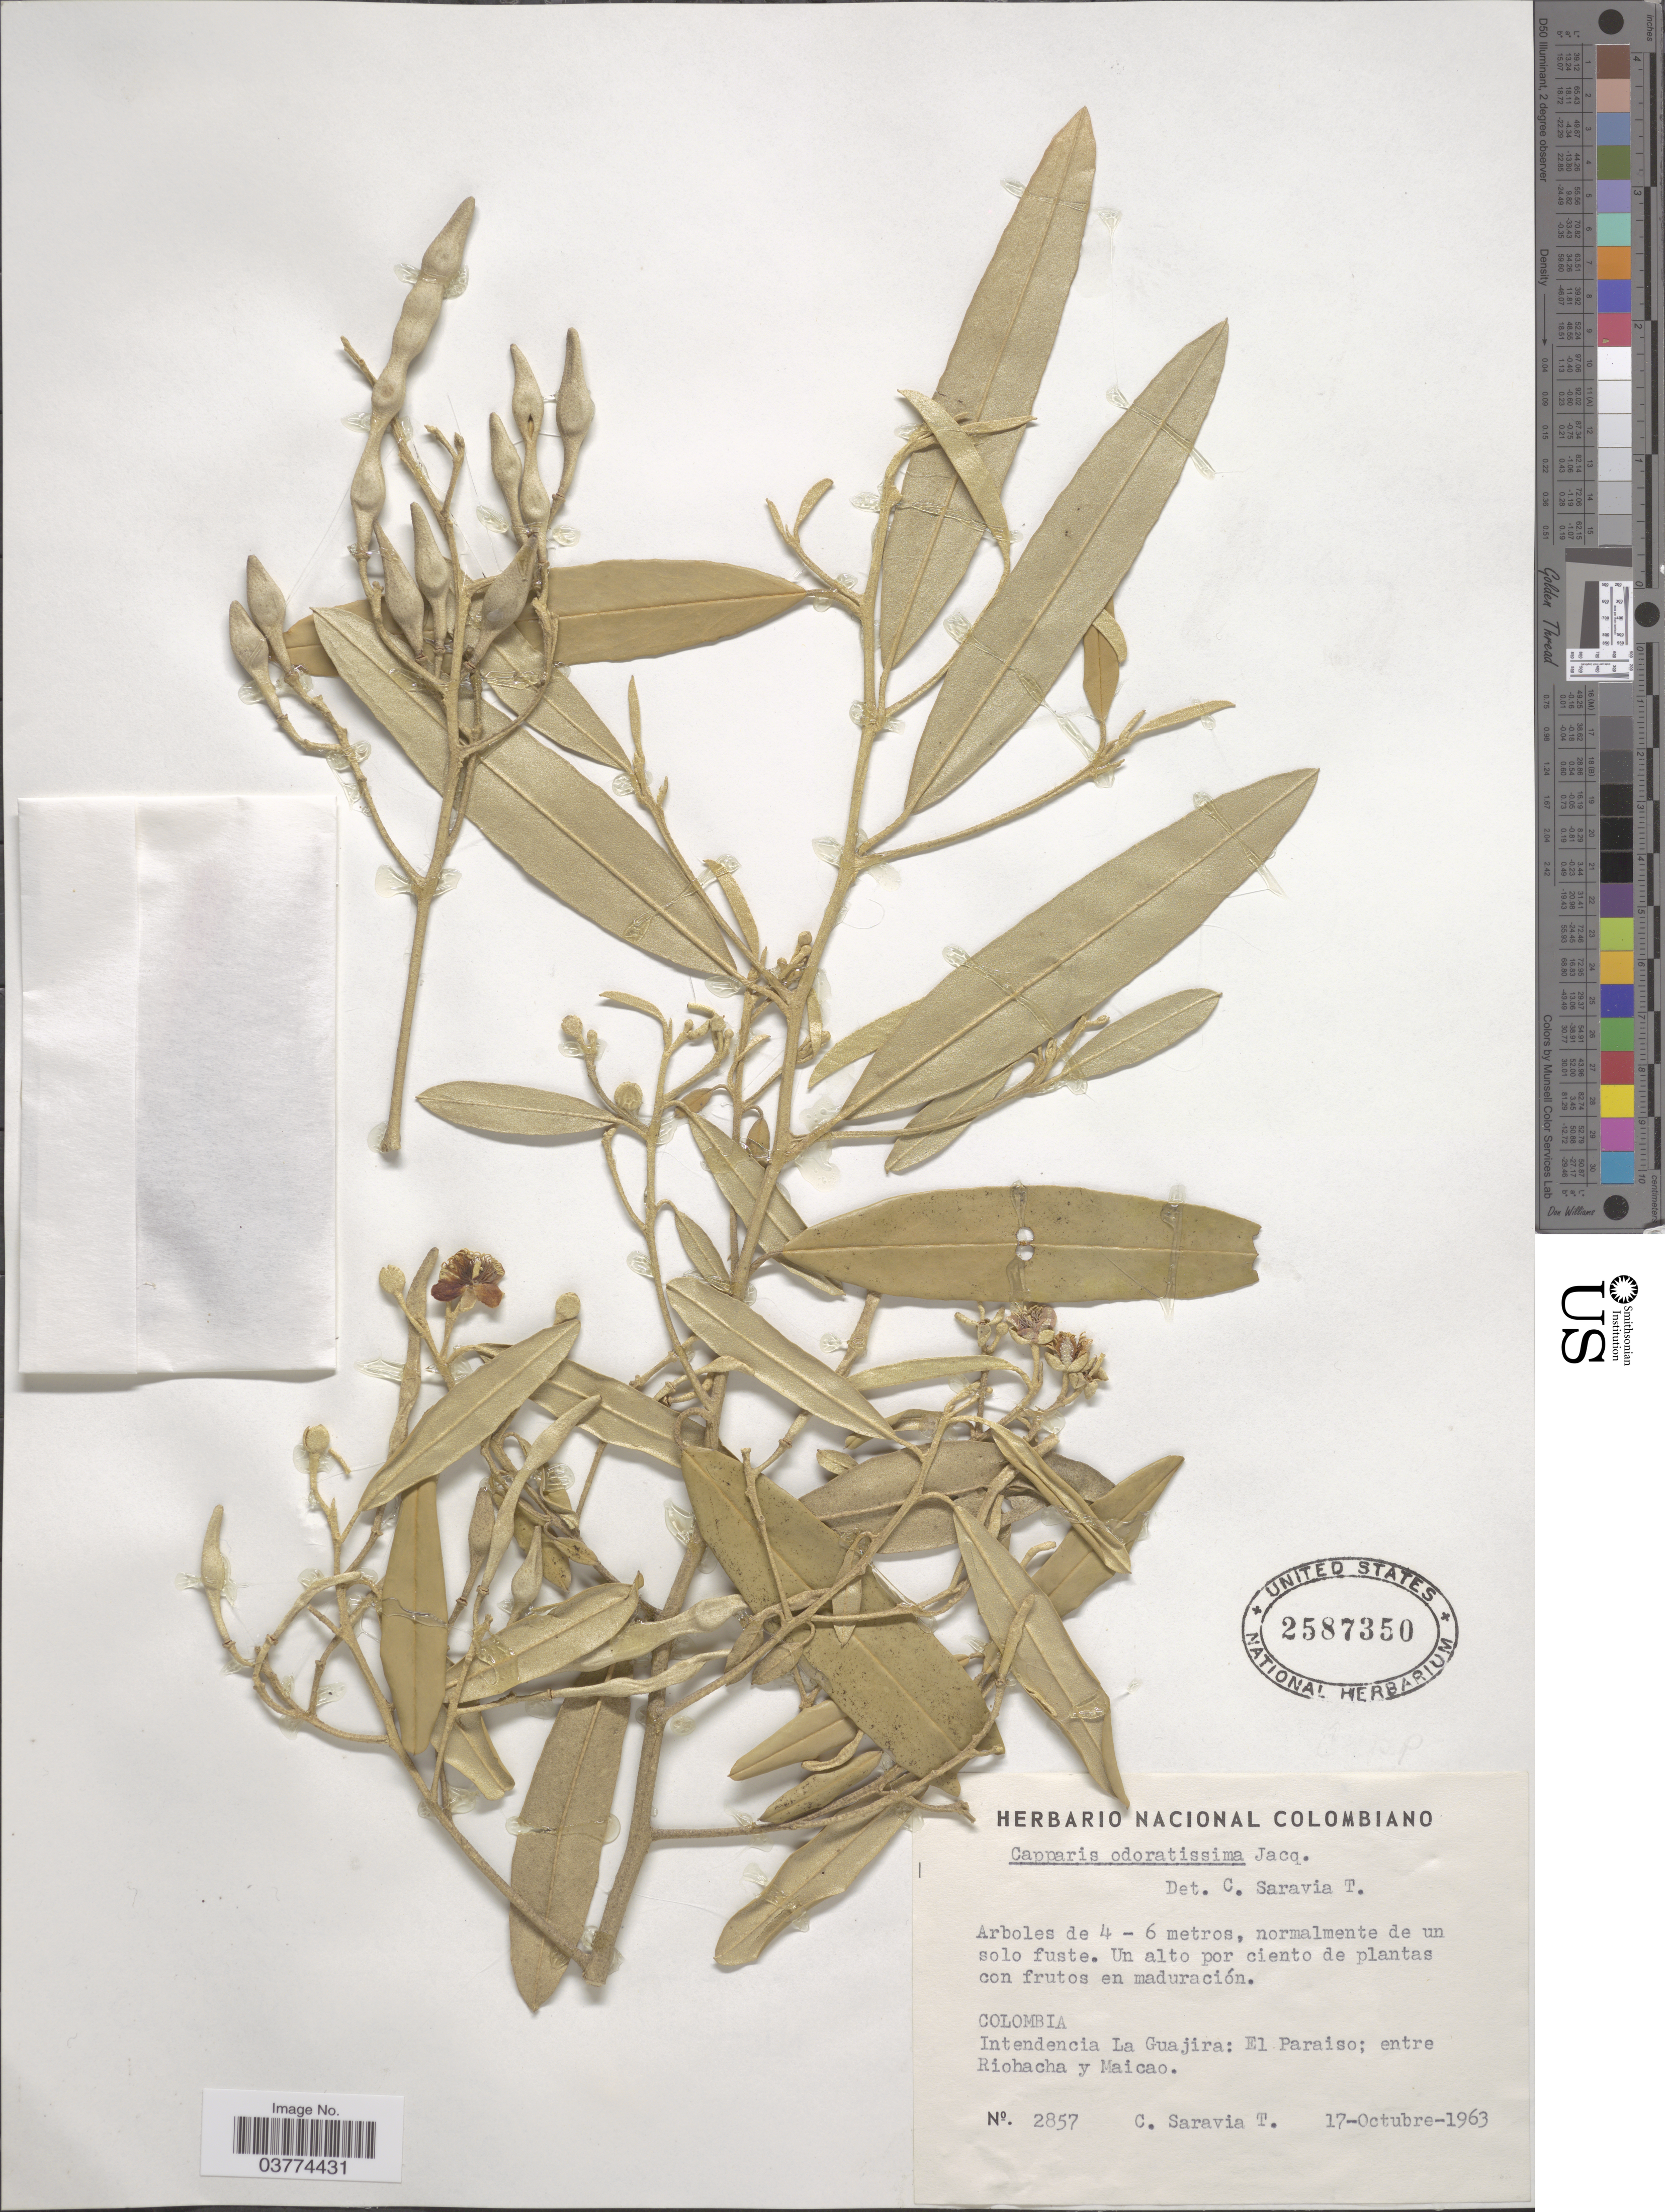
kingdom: Plantae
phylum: Tracheophyta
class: Magnoliopsida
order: Brassicales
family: Capparaceae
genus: Quadrella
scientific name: Quadrella odoratissima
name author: (Jacq.) Hutch.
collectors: C. Saravia T.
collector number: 2857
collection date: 1963-10-17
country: Colombia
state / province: La Guajira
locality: Intendencia La Guajira: El Paraiso; entre Riohacha y Maicao.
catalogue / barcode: US 2587350